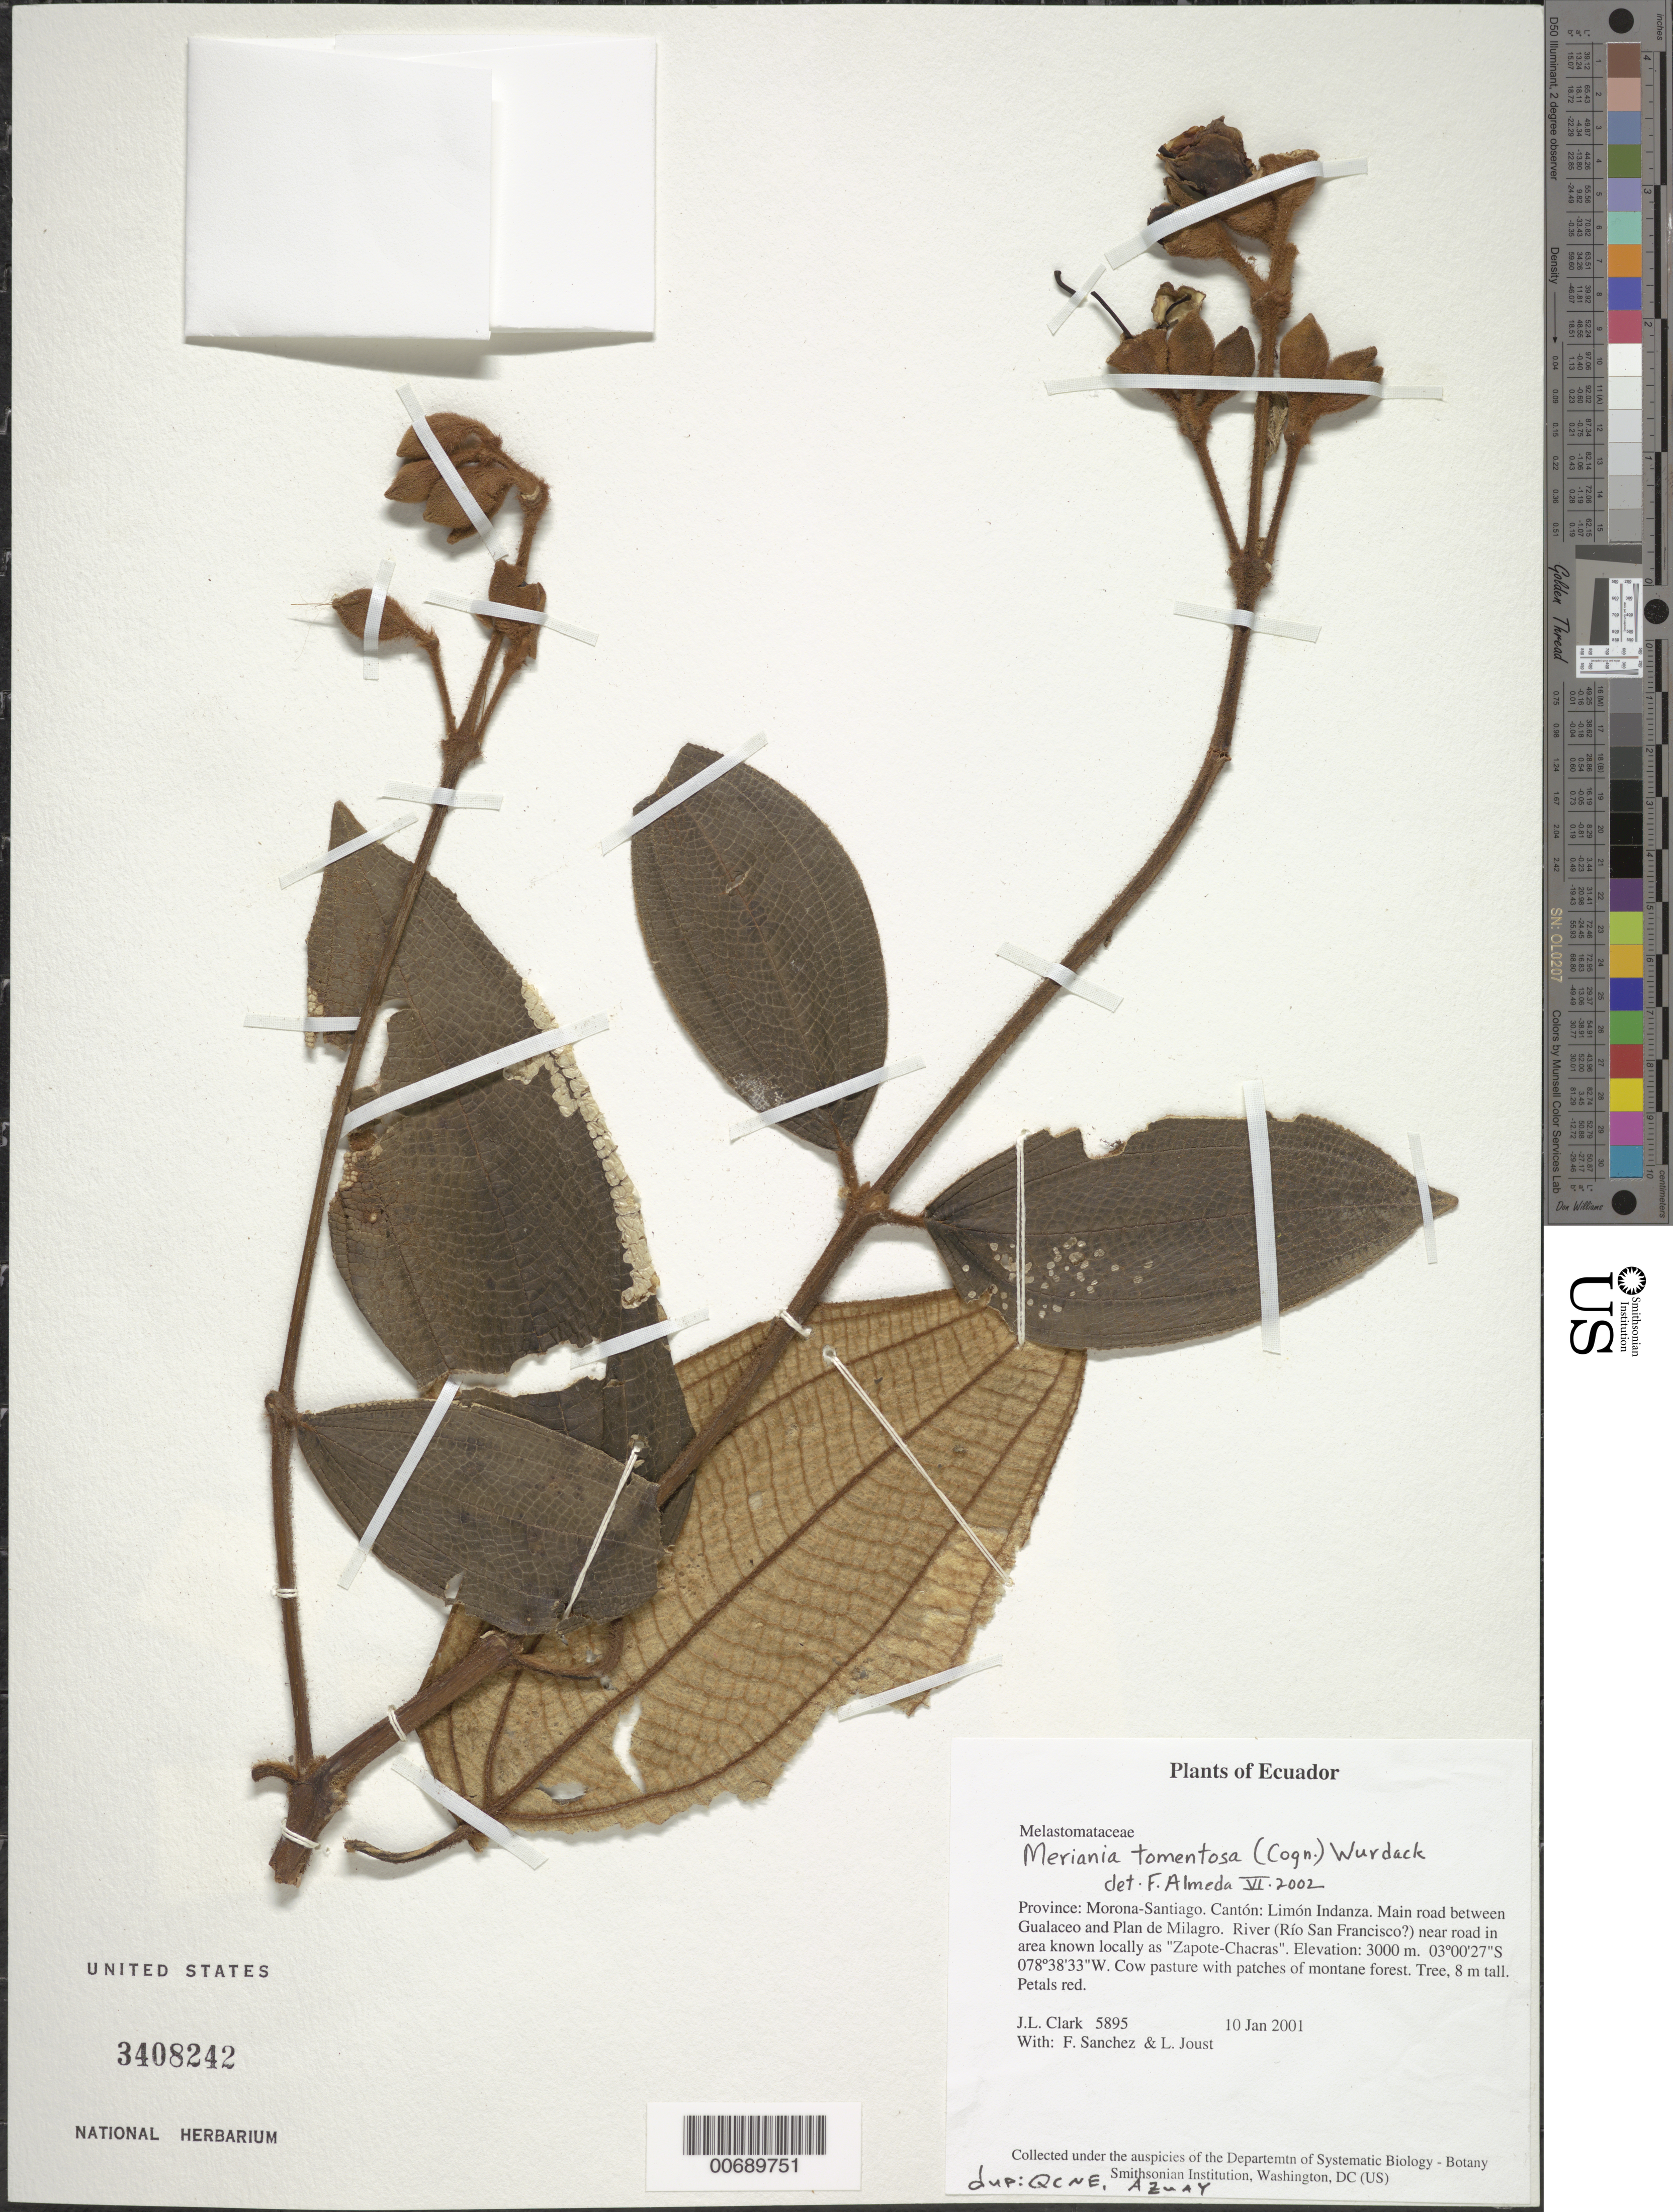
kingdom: Plantae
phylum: Tracheophyta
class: Magnoliopsida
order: Myrtales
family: Melastomataceae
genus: Meriania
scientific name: Meriania tomentosa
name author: (Cogn.) Wurdack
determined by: Almeda, F.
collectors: J. L. Clark, F. Sanchez & L. Jost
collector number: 5895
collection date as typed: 10 Jan 2001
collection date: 2001-01-10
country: Ecuador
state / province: Morona-Santiago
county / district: Limón Indanza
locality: Main road between Gualaceo and Plan de Milagro. River (Río San Francisco?) near road in area known locally as "Zapote-Chacras"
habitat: Cow pasture with patches of montane forest.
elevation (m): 3000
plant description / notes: AZUAY, QCNE, US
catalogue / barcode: US 3408242